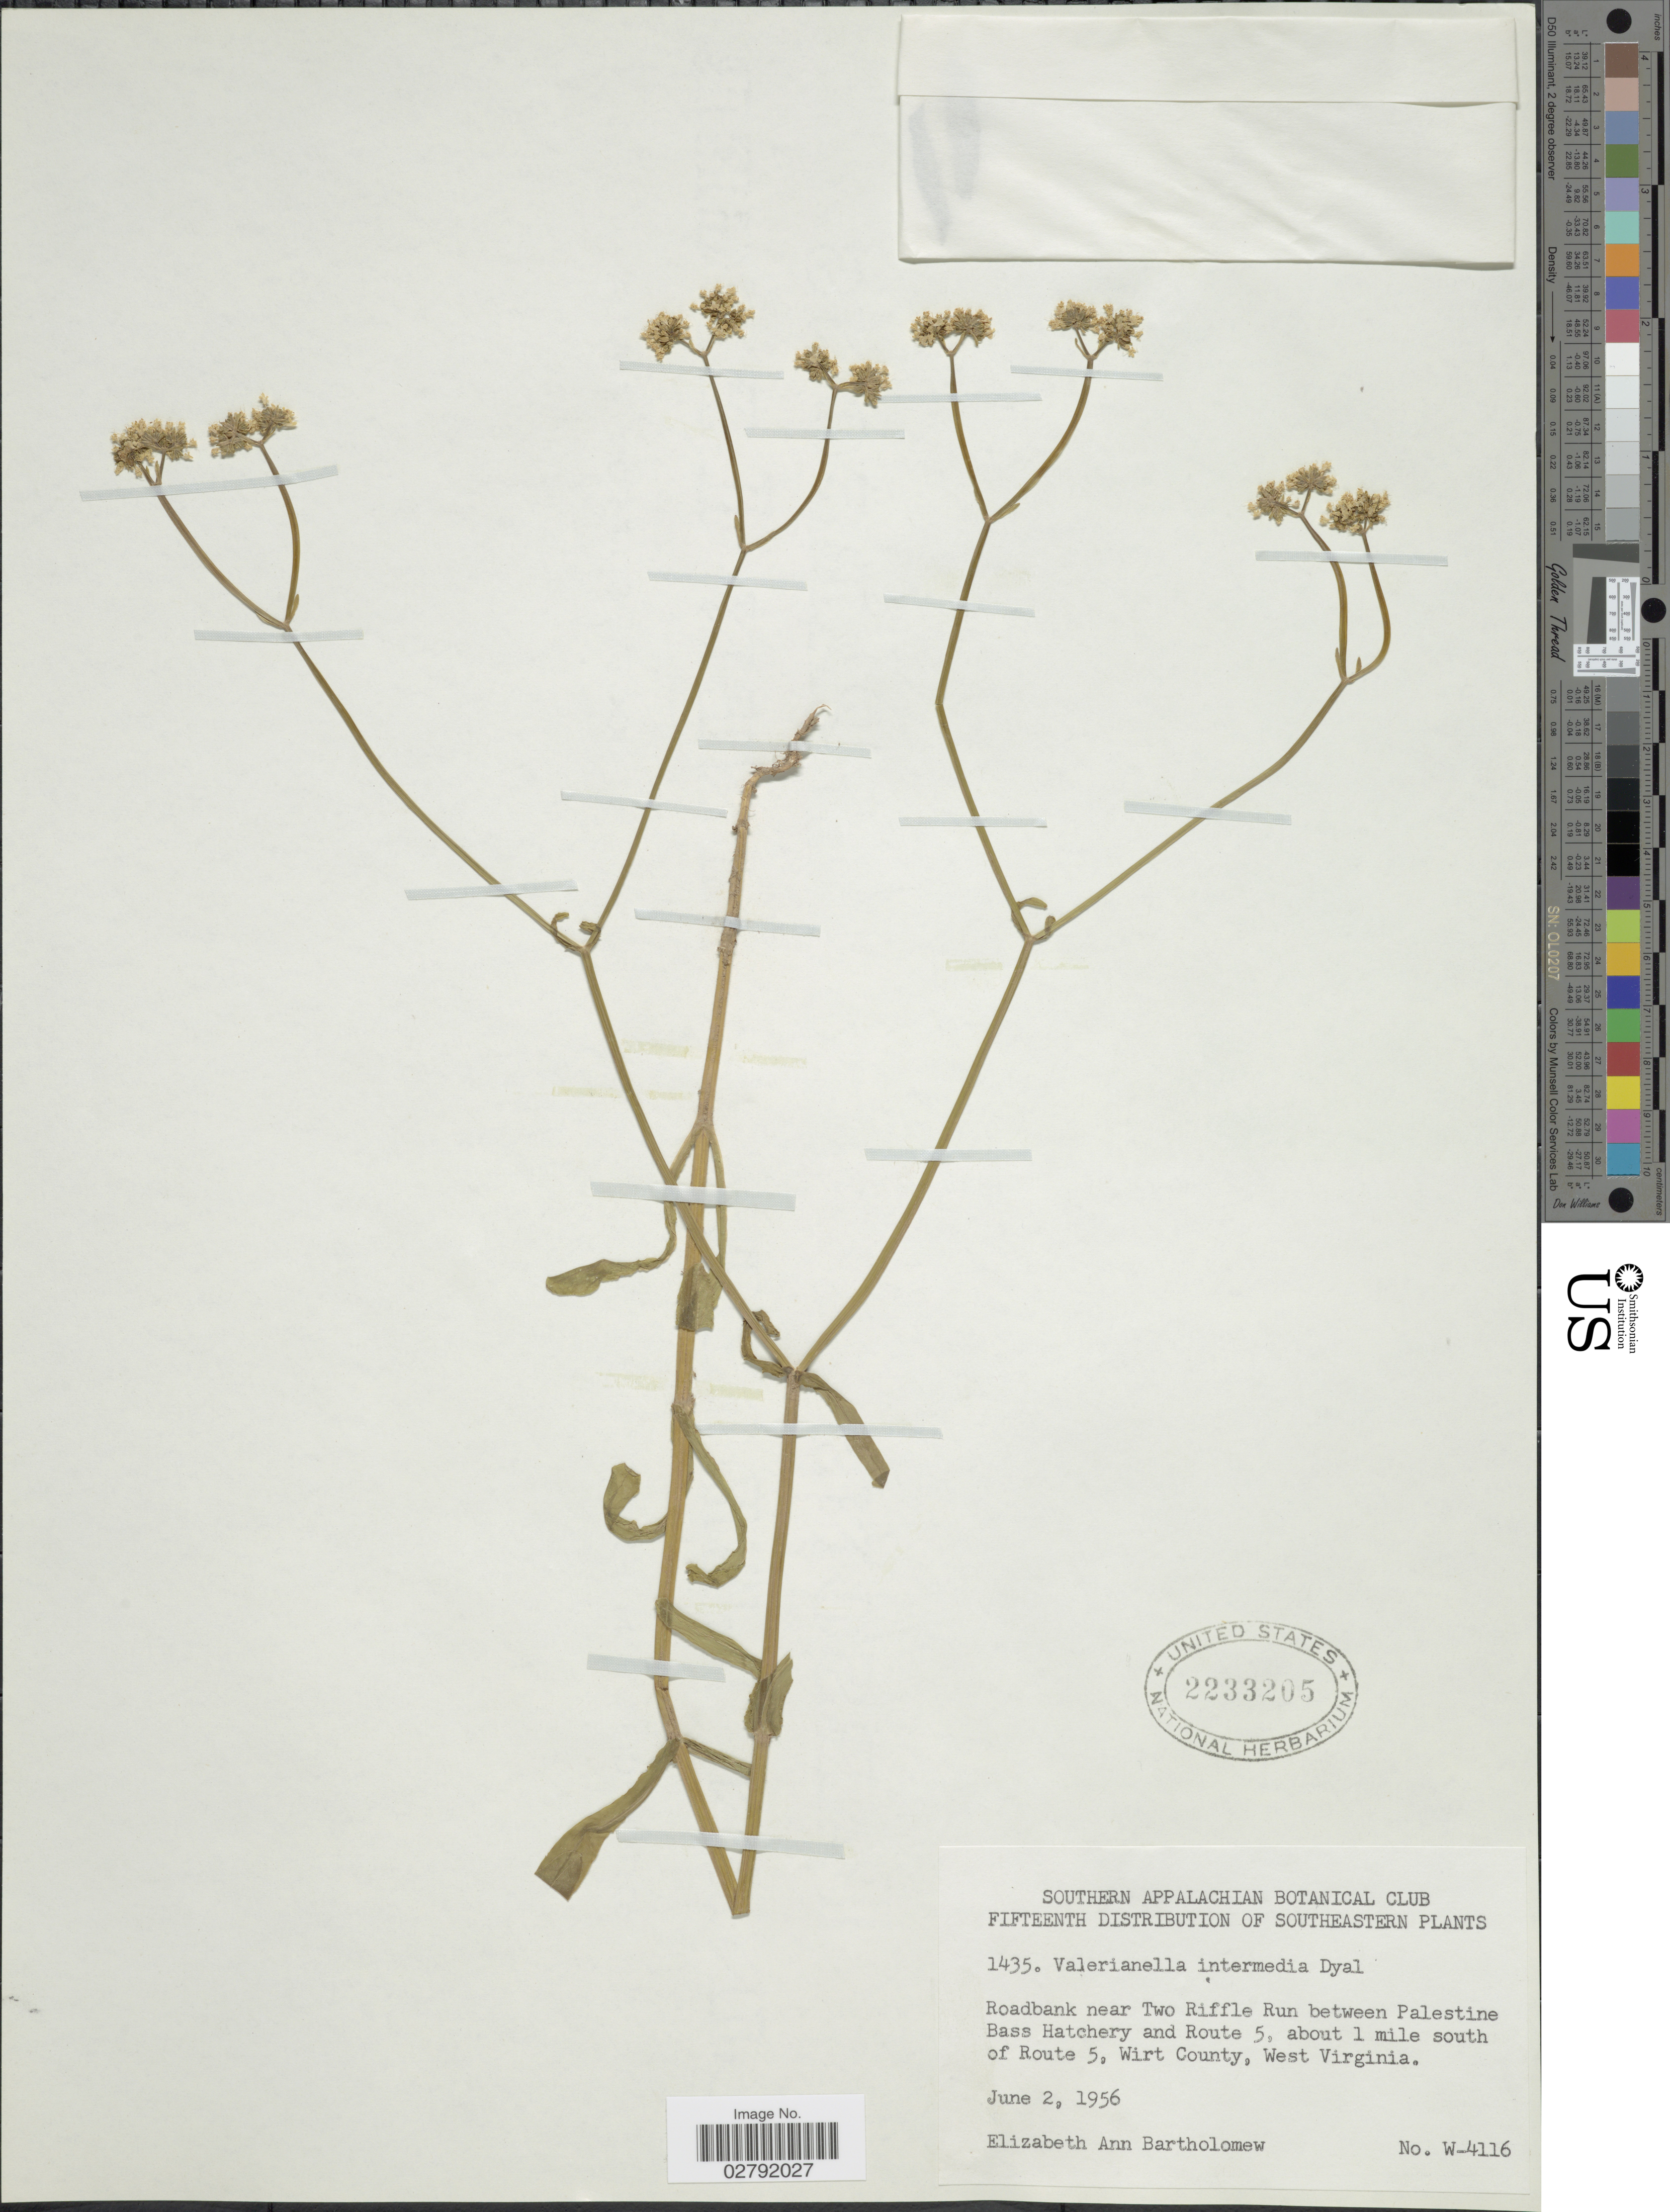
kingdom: Plantae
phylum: Tracheophyta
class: Magnoliopsida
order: Dipsacales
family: Caprifoliaceae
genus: Valerianella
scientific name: Valerianella intermedia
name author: Dyal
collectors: E. Bartholomew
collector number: W-4116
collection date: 1956-06-02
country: United States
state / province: West Virginia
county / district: Wirt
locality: Roadbank near Two Riffle Run between Palestine Bass Hatchery and Route 5, about 1 mile south of Route 5, Wirt County.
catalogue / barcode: US 2233205